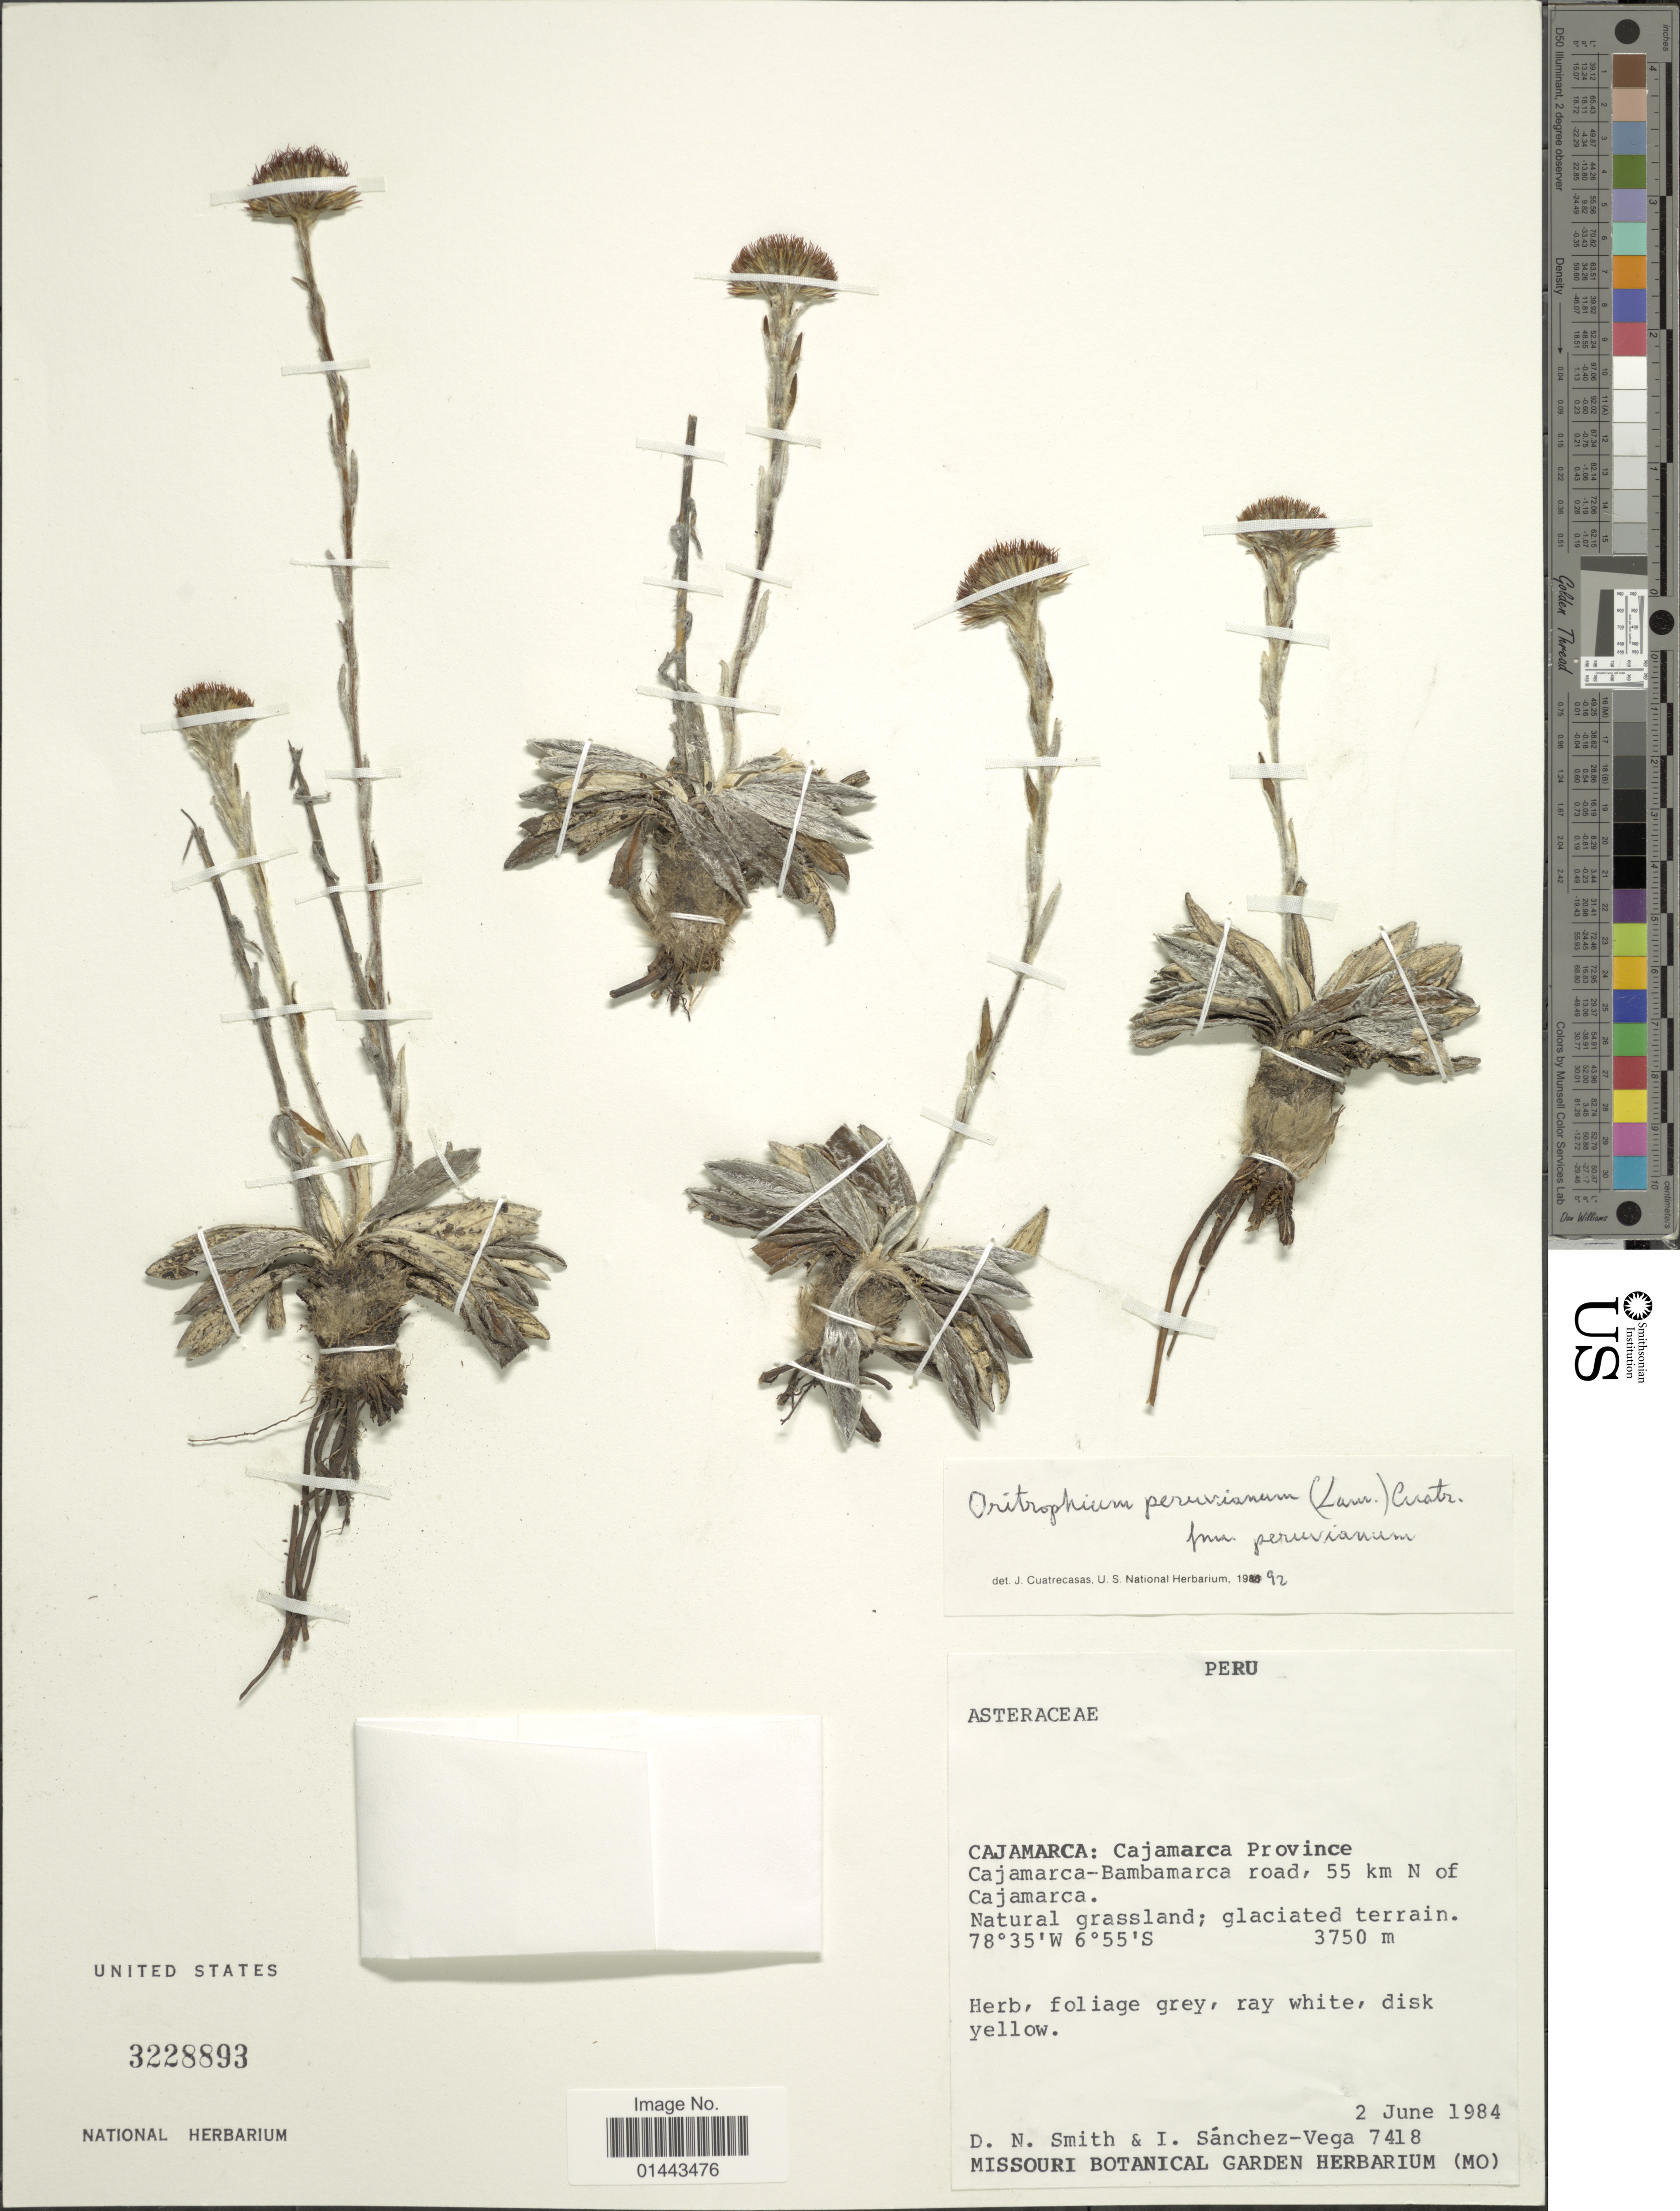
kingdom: Plantae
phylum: Tracheophyta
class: Magnoliopsida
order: Asterales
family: Asteraceae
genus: Oritrophium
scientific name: Oritrophium peruvianum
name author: (Lam.) Cuatrec.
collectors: D. Smith & I. Sánchez-Vega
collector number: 7418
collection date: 1984-06-02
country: Peru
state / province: Cajamarca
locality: Cajamarca Province, Cajamarca-Bambamarca road, 55 l, M of Cajamarca.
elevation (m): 3750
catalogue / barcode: US 3228893